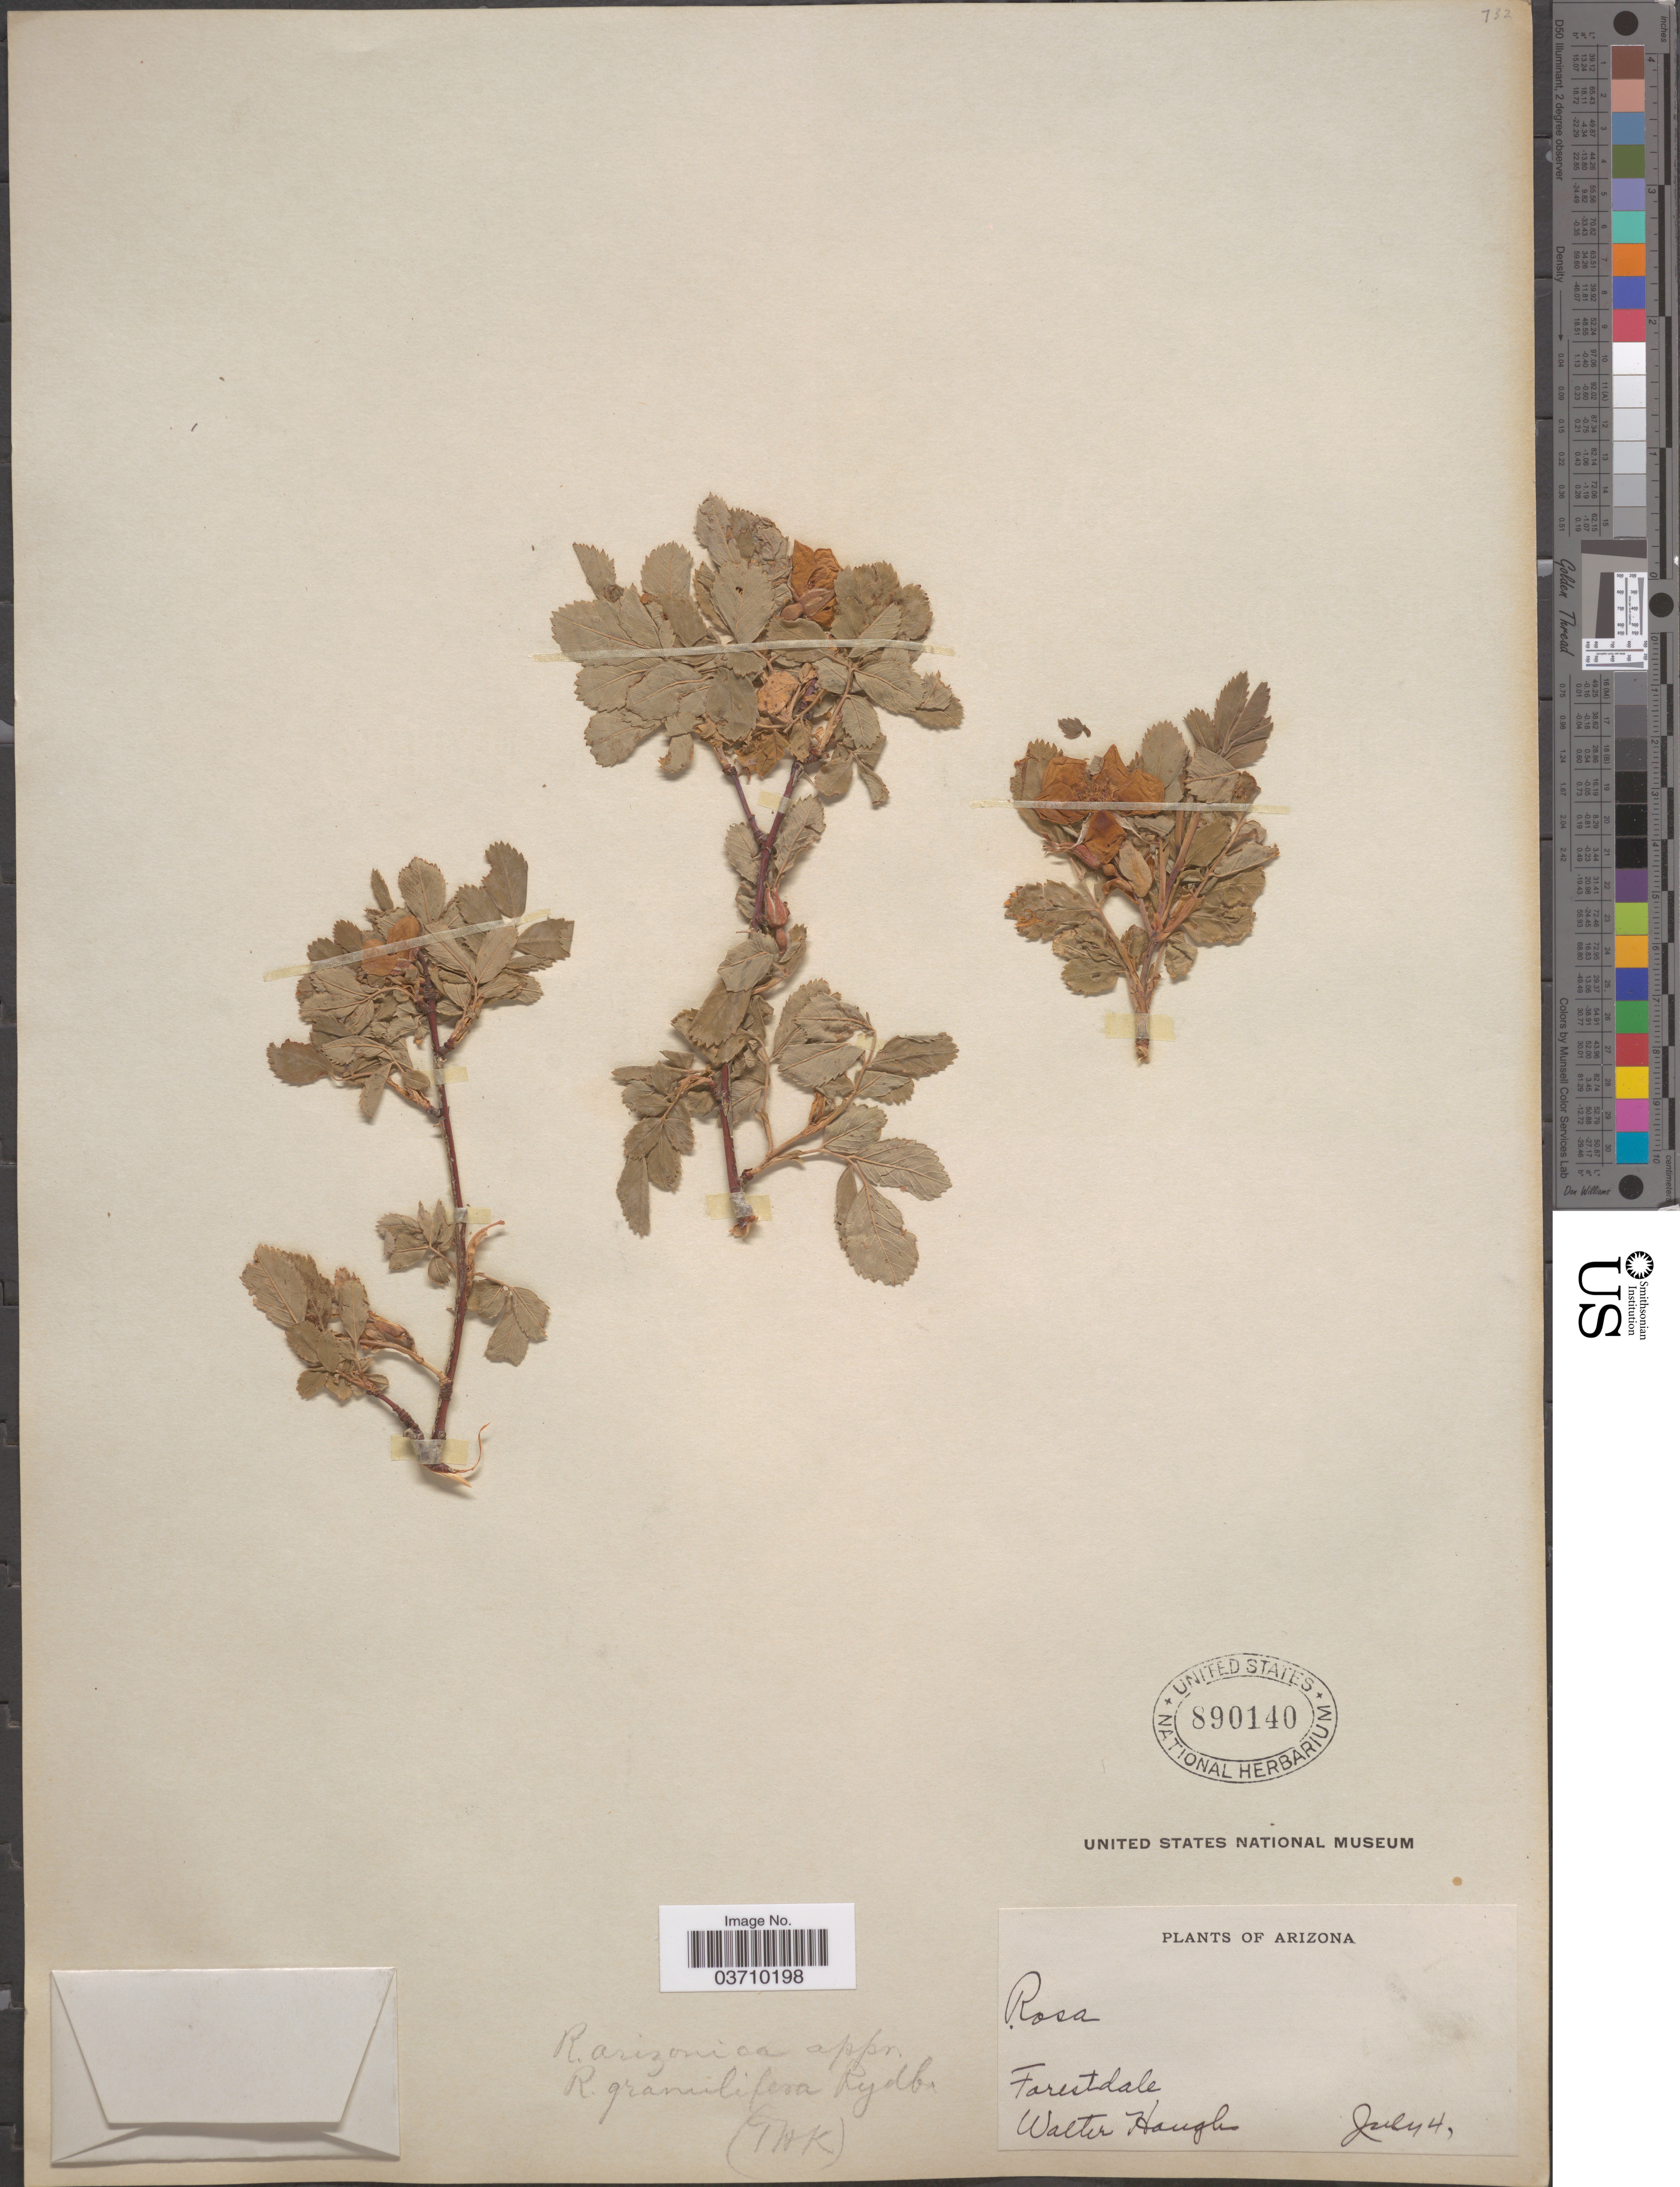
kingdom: Plantae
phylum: Tracheophyta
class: Magnoliopsida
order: Rosales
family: Rosaceae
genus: Rosa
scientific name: Rosa arizonica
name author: Rydb.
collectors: W. Hough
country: United States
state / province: Arizona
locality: Forestdale.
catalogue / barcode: US 890140